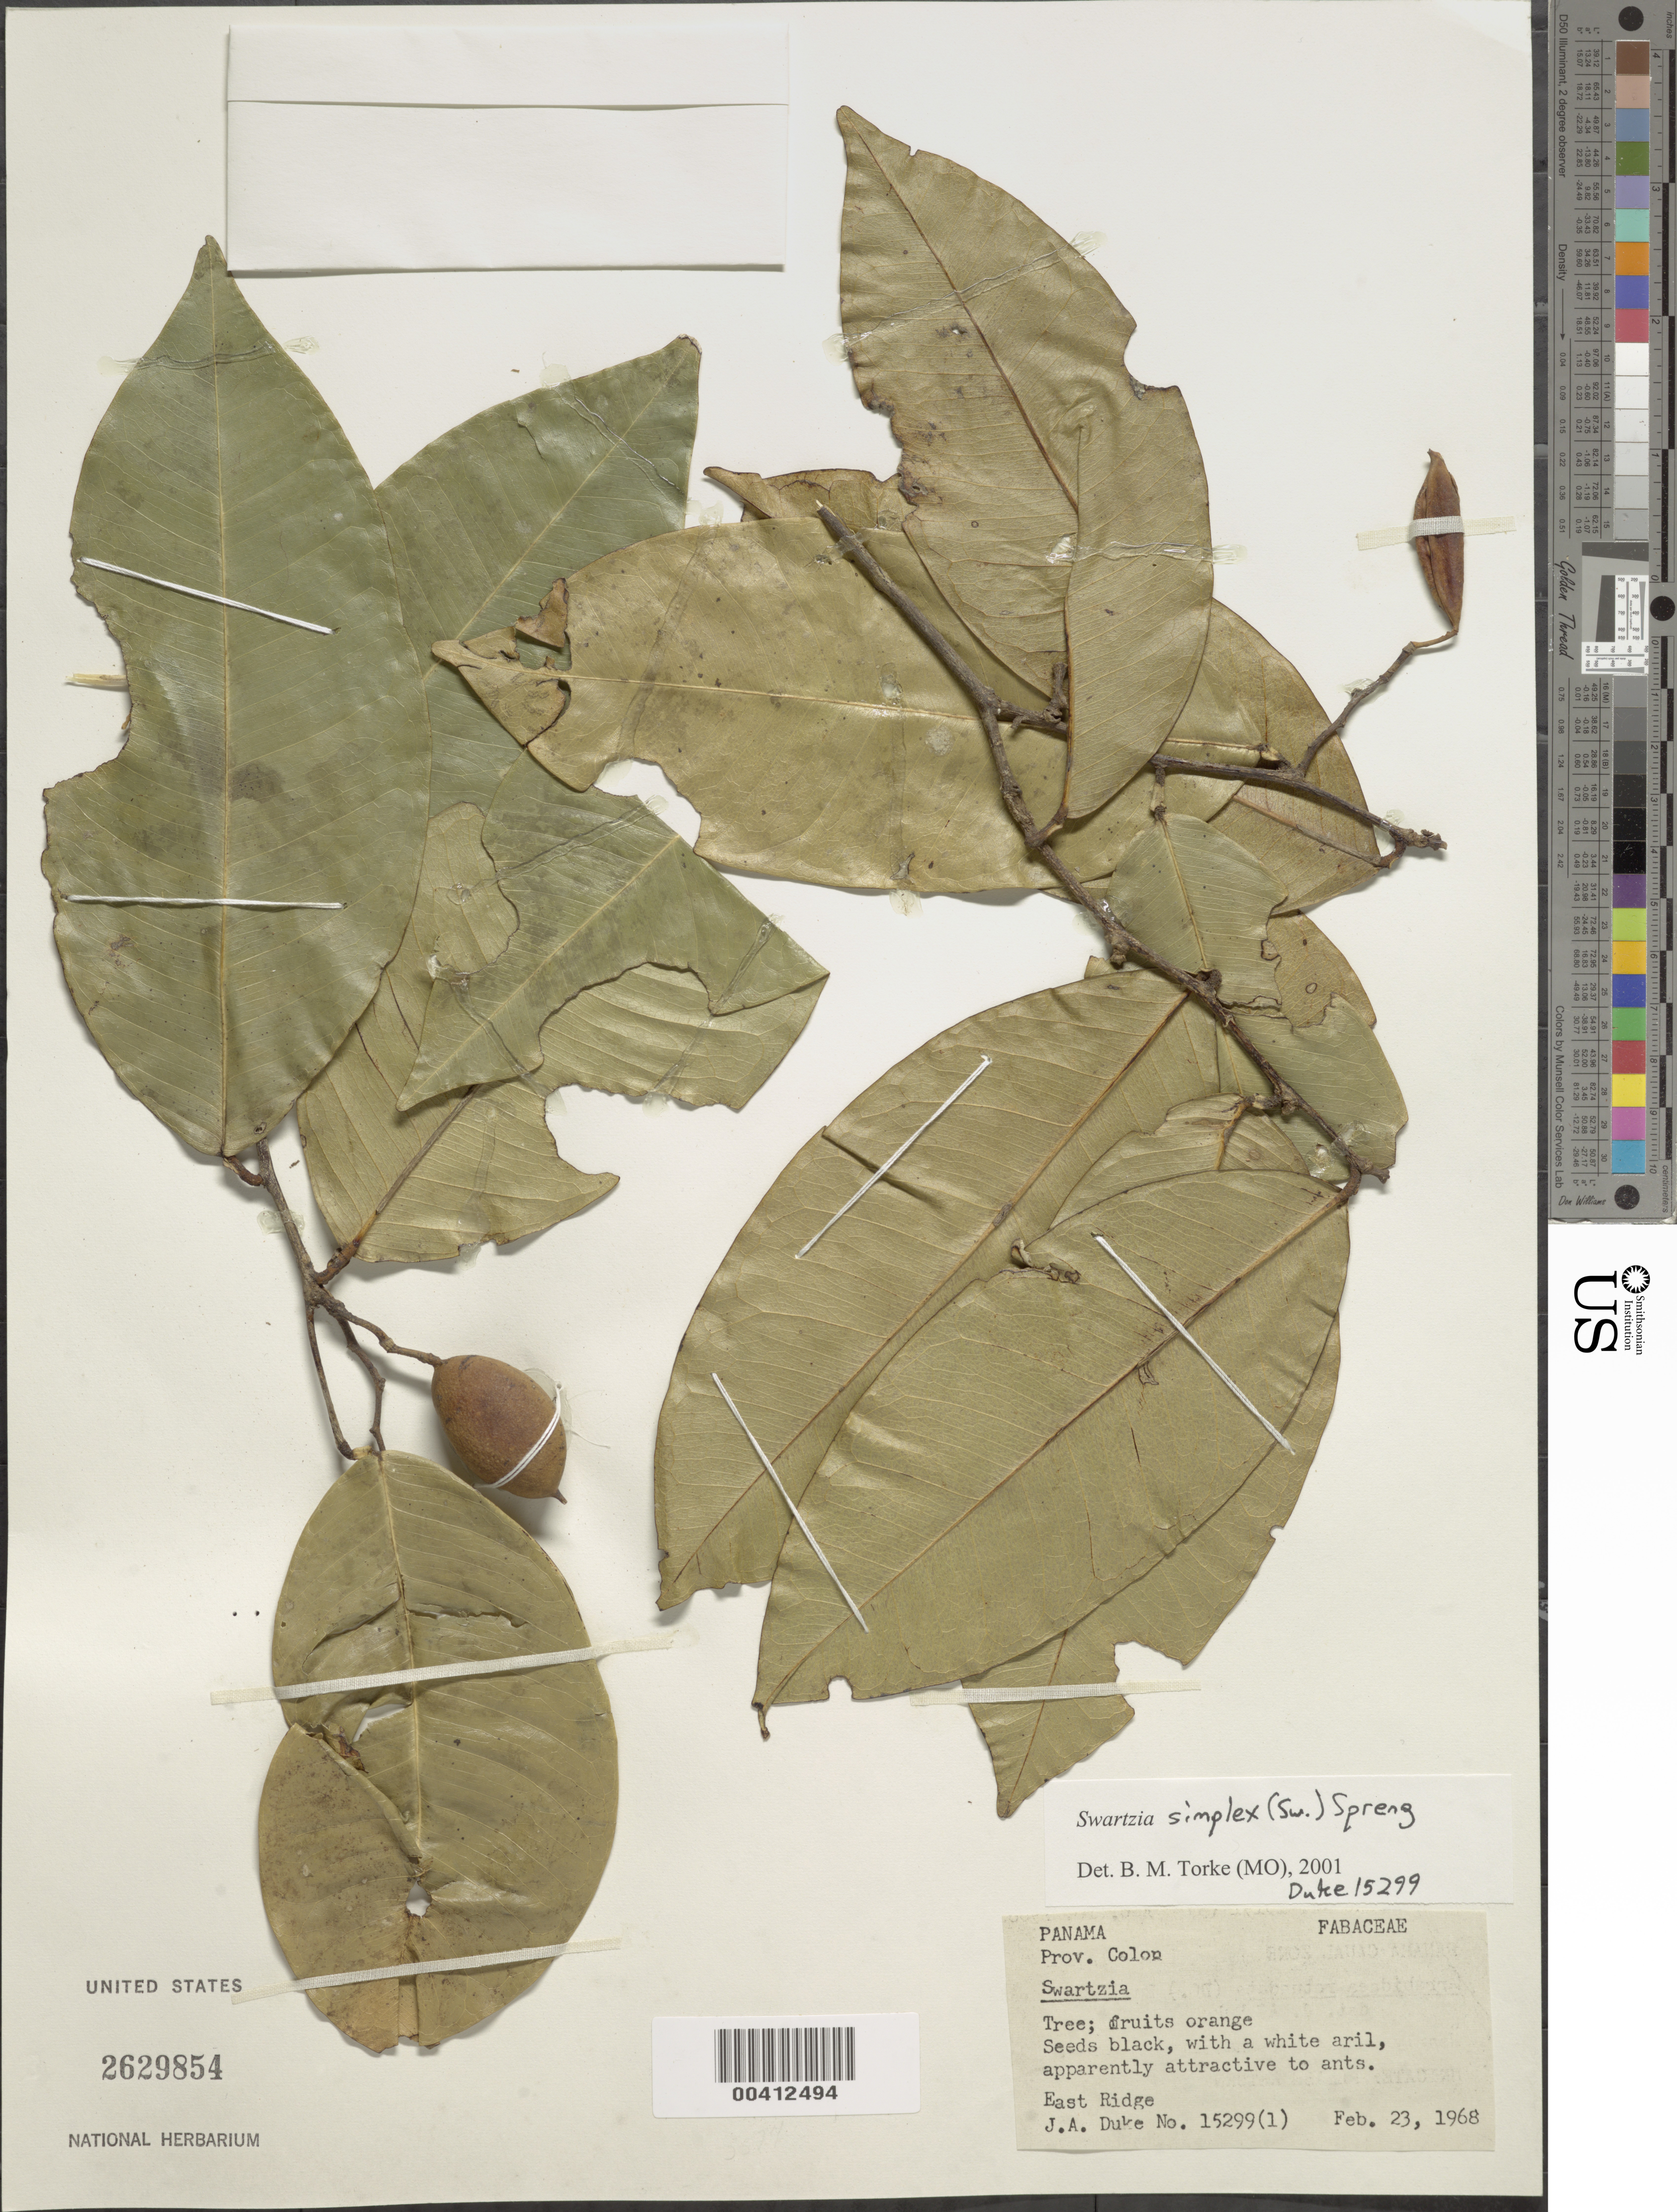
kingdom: Plantae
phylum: Tracheophyta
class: Magnoliopsida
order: Fabales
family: Fabaceae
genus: Swartzia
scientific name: Swartzia simplex var. ochnacea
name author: (DC.) R.S. Cowan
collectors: J. A. Duke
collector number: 152999(1)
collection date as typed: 23 Feb 1968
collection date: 1968-02-23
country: Panama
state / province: Colón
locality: E ridge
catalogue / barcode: US 2629854